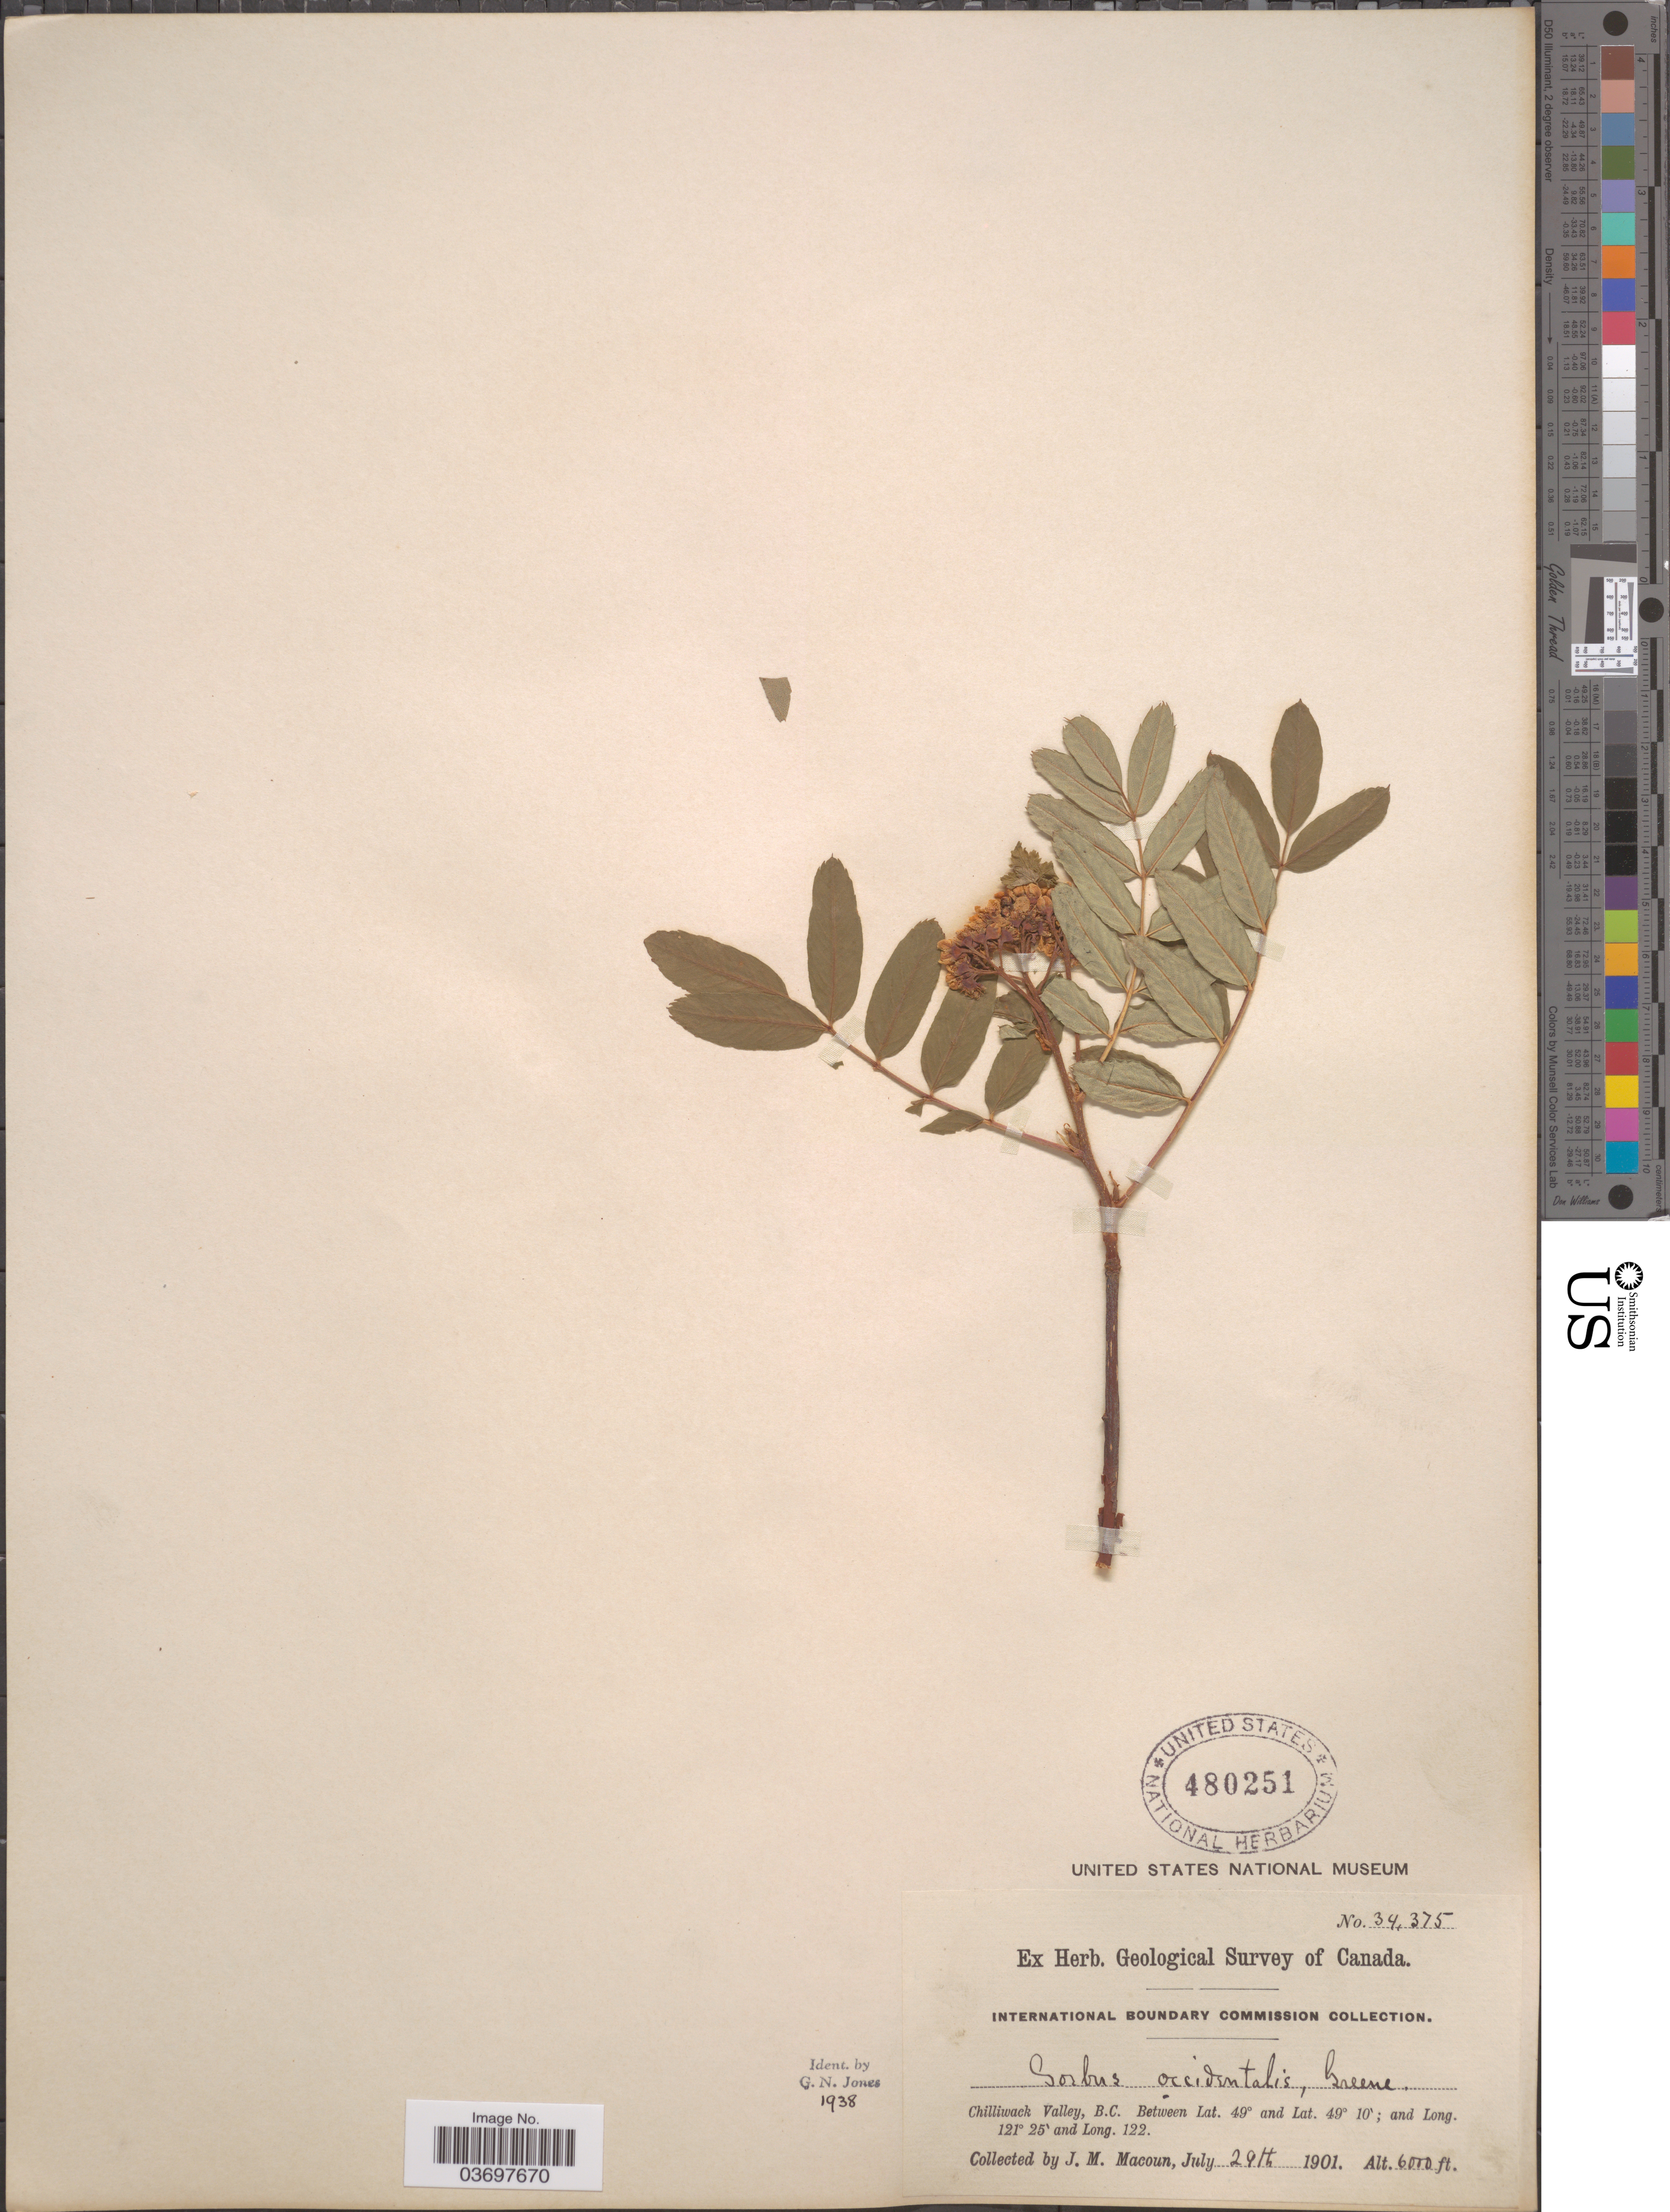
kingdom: Plantae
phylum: Tracheophyta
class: Magnoliopsida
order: Rosales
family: Rosaceae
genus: Sorbus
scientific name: Sorbus pumila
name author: Raf.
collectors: J. M. Macoun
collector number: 34375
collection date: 1901-07-29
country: Canada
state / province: British Columbia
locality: Chilliwack Valley.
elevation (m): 1829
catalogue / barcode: US 480251